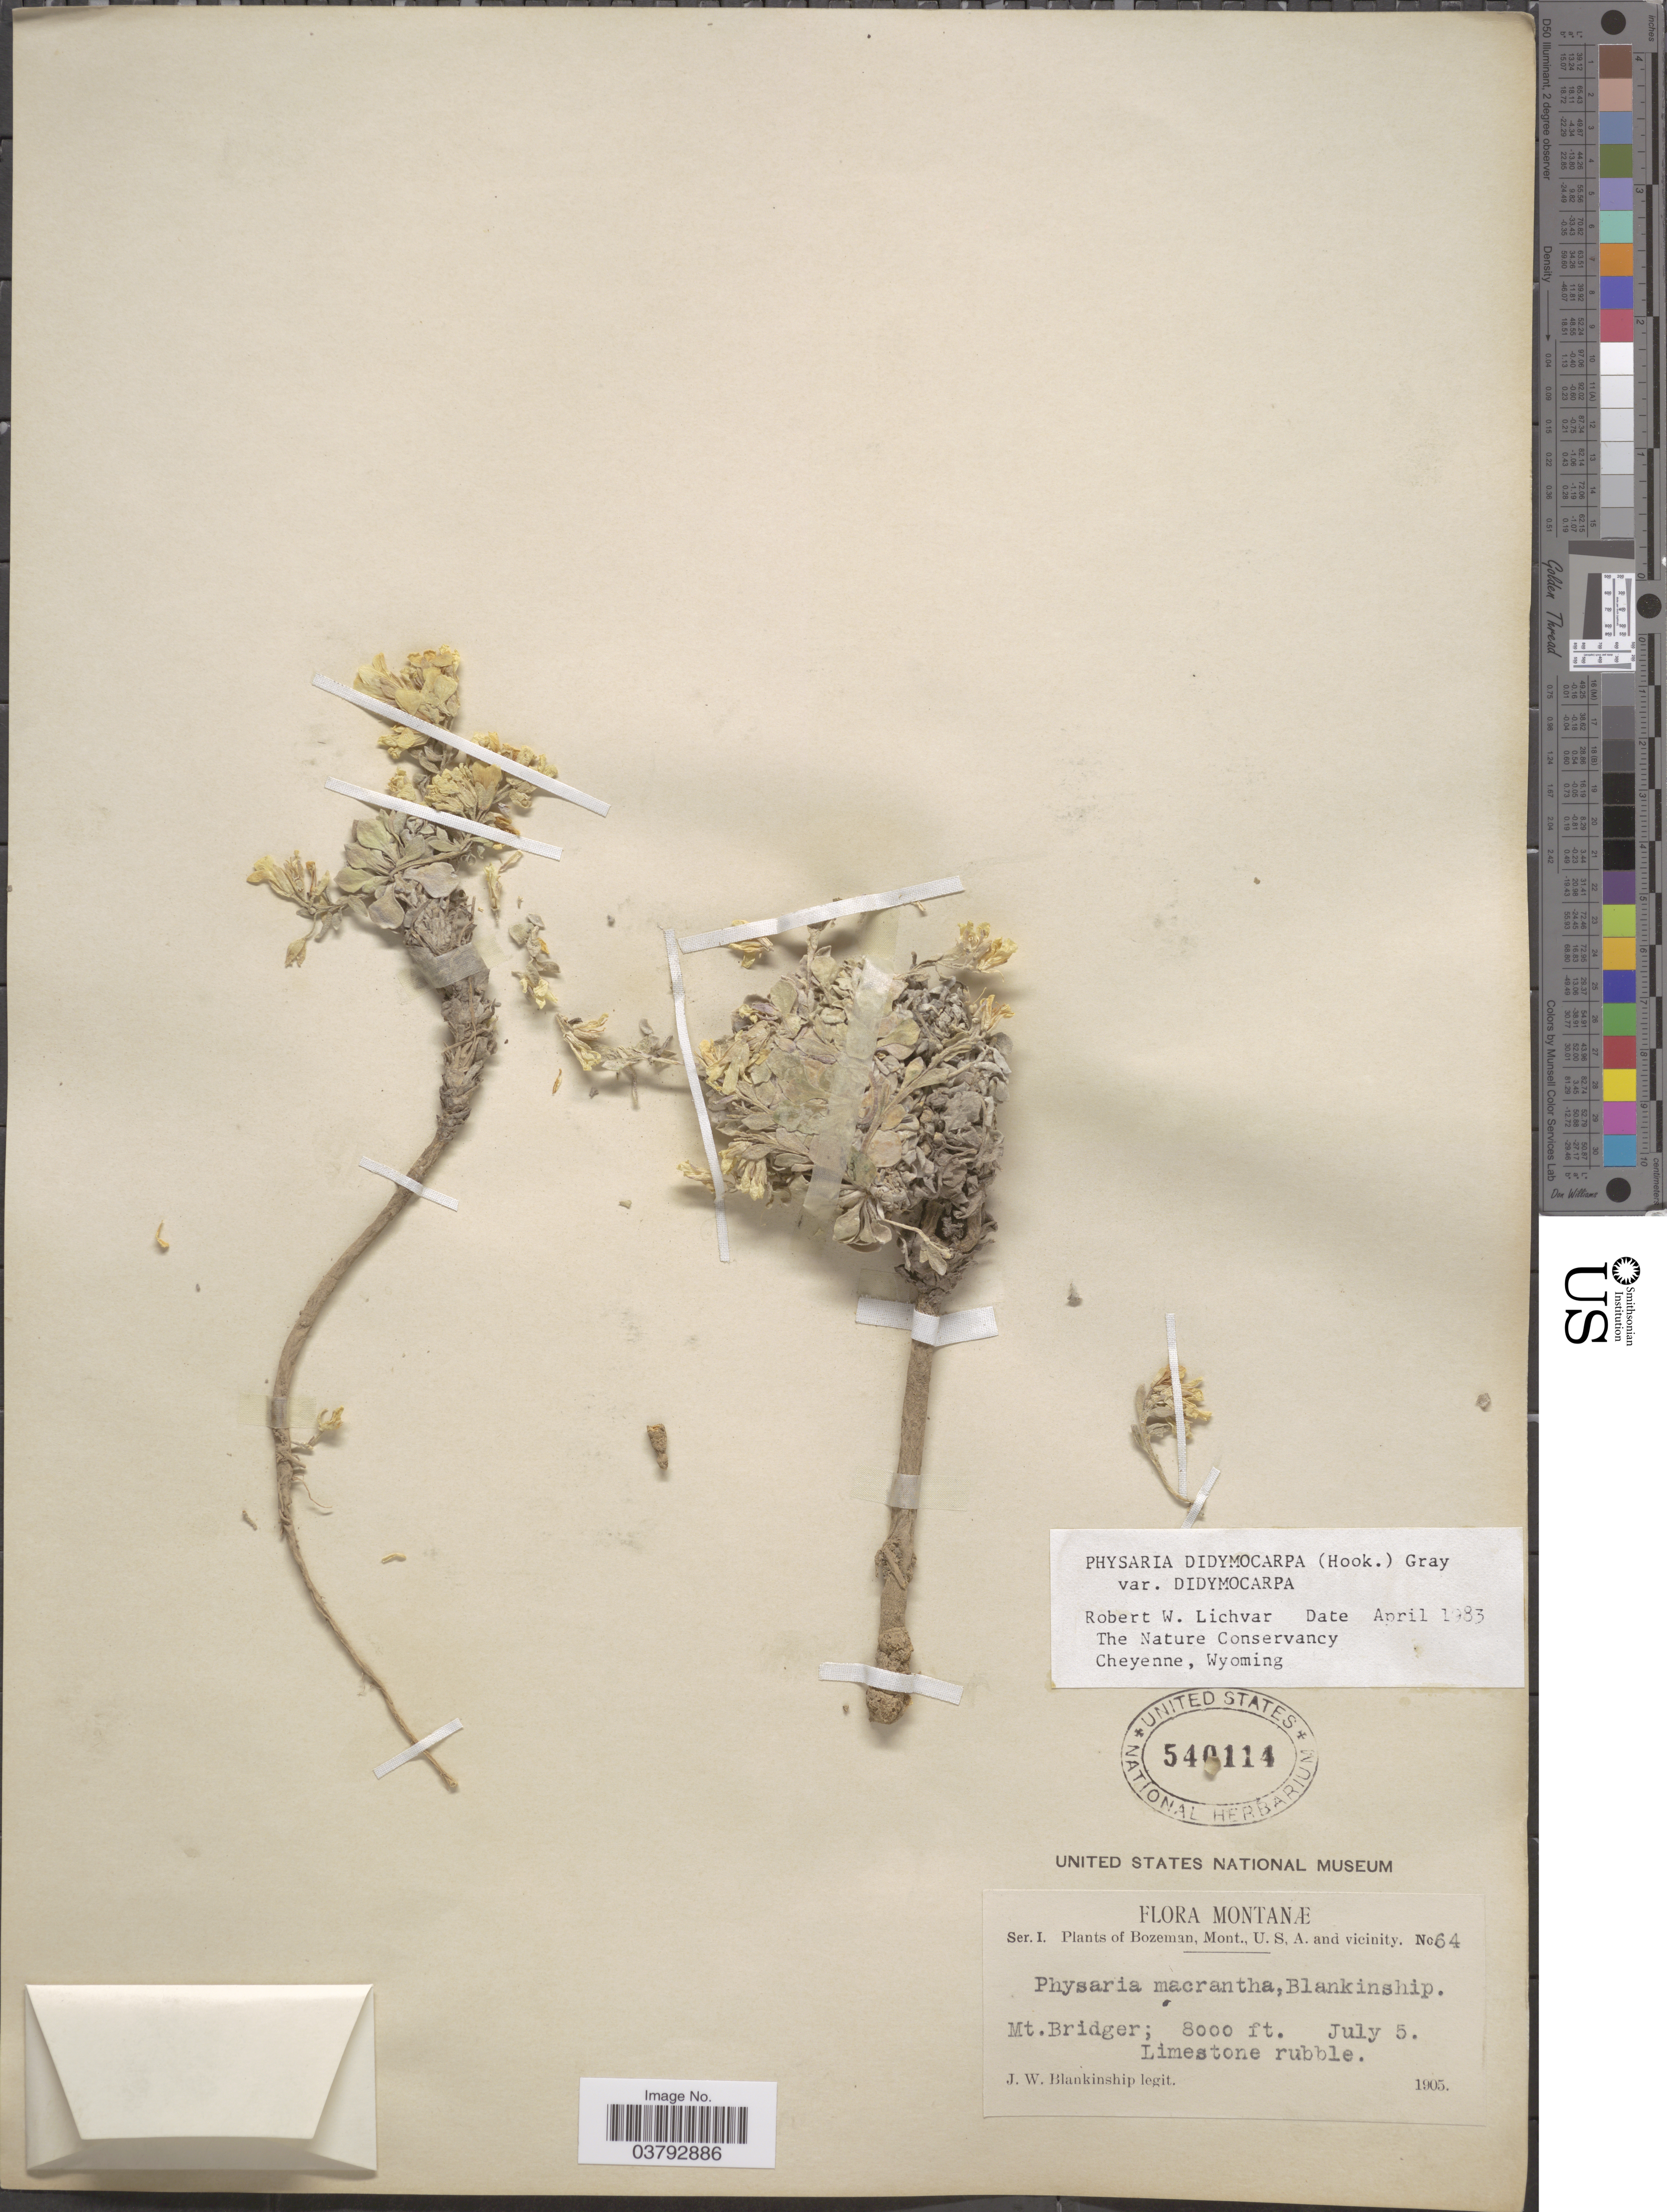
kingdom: Plantae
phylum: Tracheophyta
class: Magnoliopsida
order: Brassicales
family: Brassicaceae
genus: Physaria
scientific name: Physaria didymocarpa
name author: (Hook.) A. Gray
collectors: J. W. Blankinship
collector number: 64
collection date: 1905-07-05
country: United States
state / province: Montana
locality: Bozeman, U. S. A. and vicinity. Mt.Bridger.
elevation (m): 2438